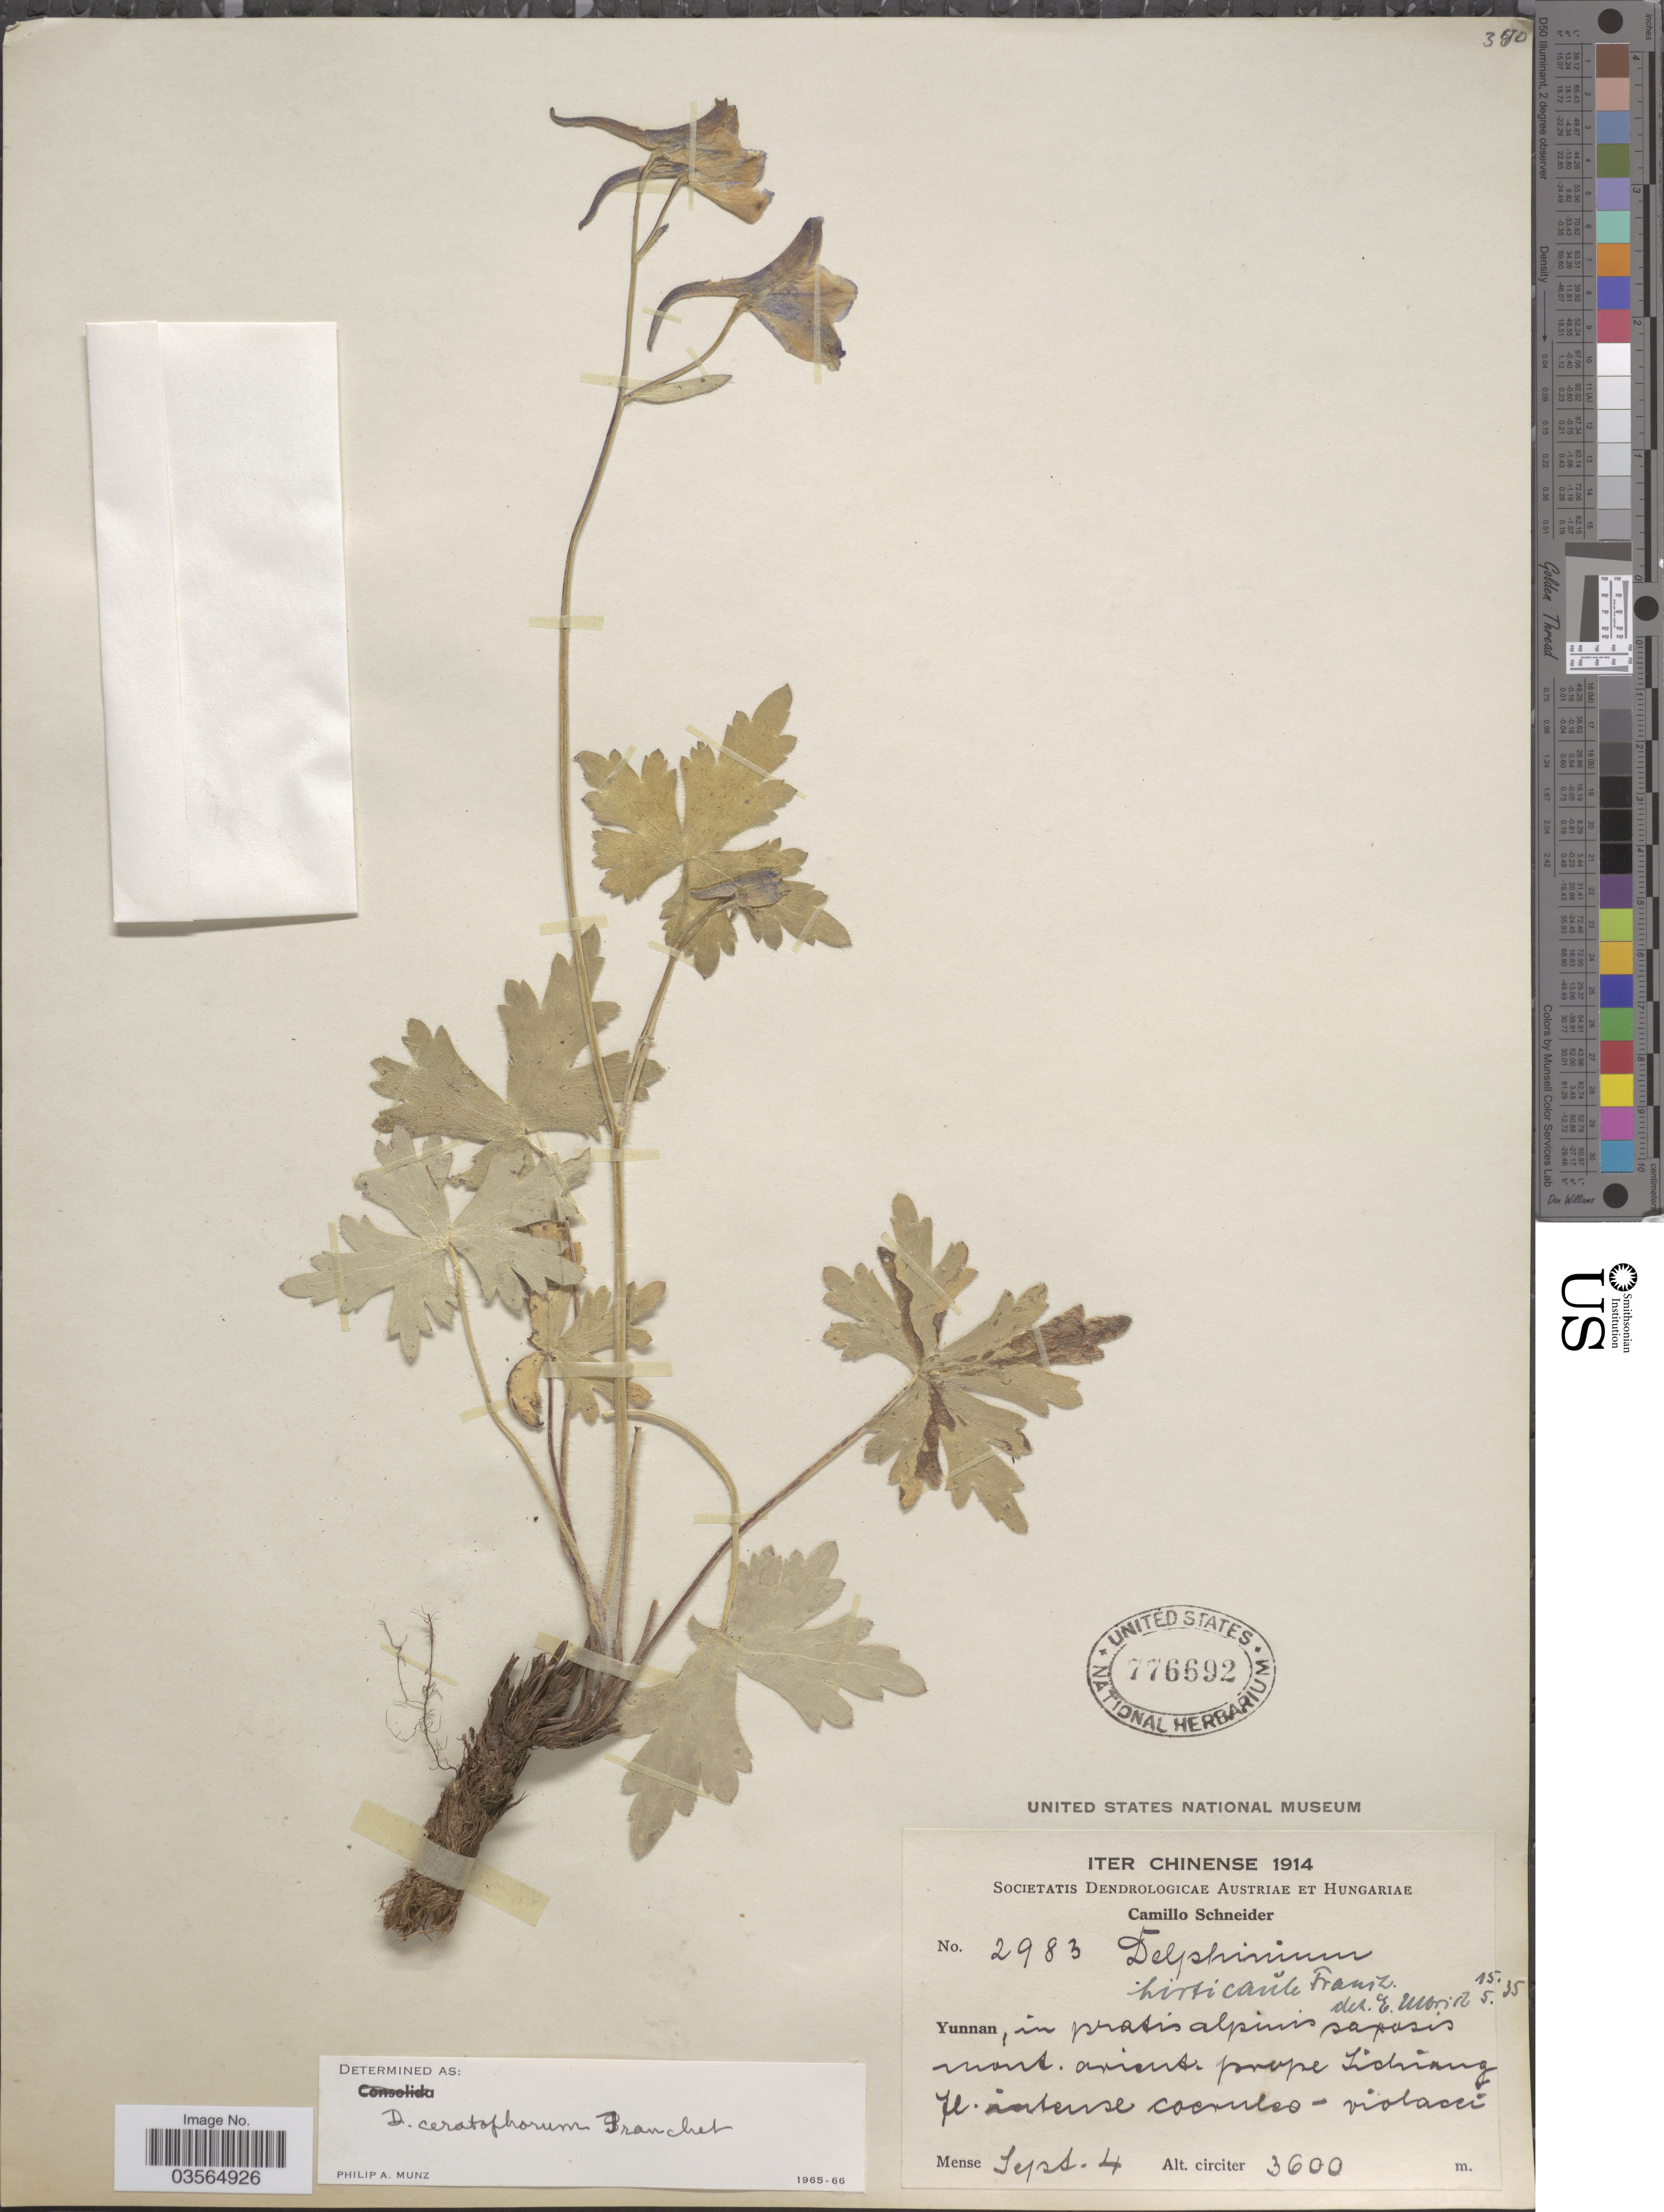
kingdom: Plantae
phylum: Tracheophyta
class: Magnoliopsida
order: Ranunculales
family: Ranunculaceae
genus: Delphinium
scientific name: Delphinium ceratophorum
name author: Franch.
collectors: C. K. Schneider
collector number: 2983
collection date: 1914-09-04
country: China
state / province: Yunnan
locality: Mont. orient. prope Lichiang.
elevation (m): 3600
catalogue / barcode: US 776692